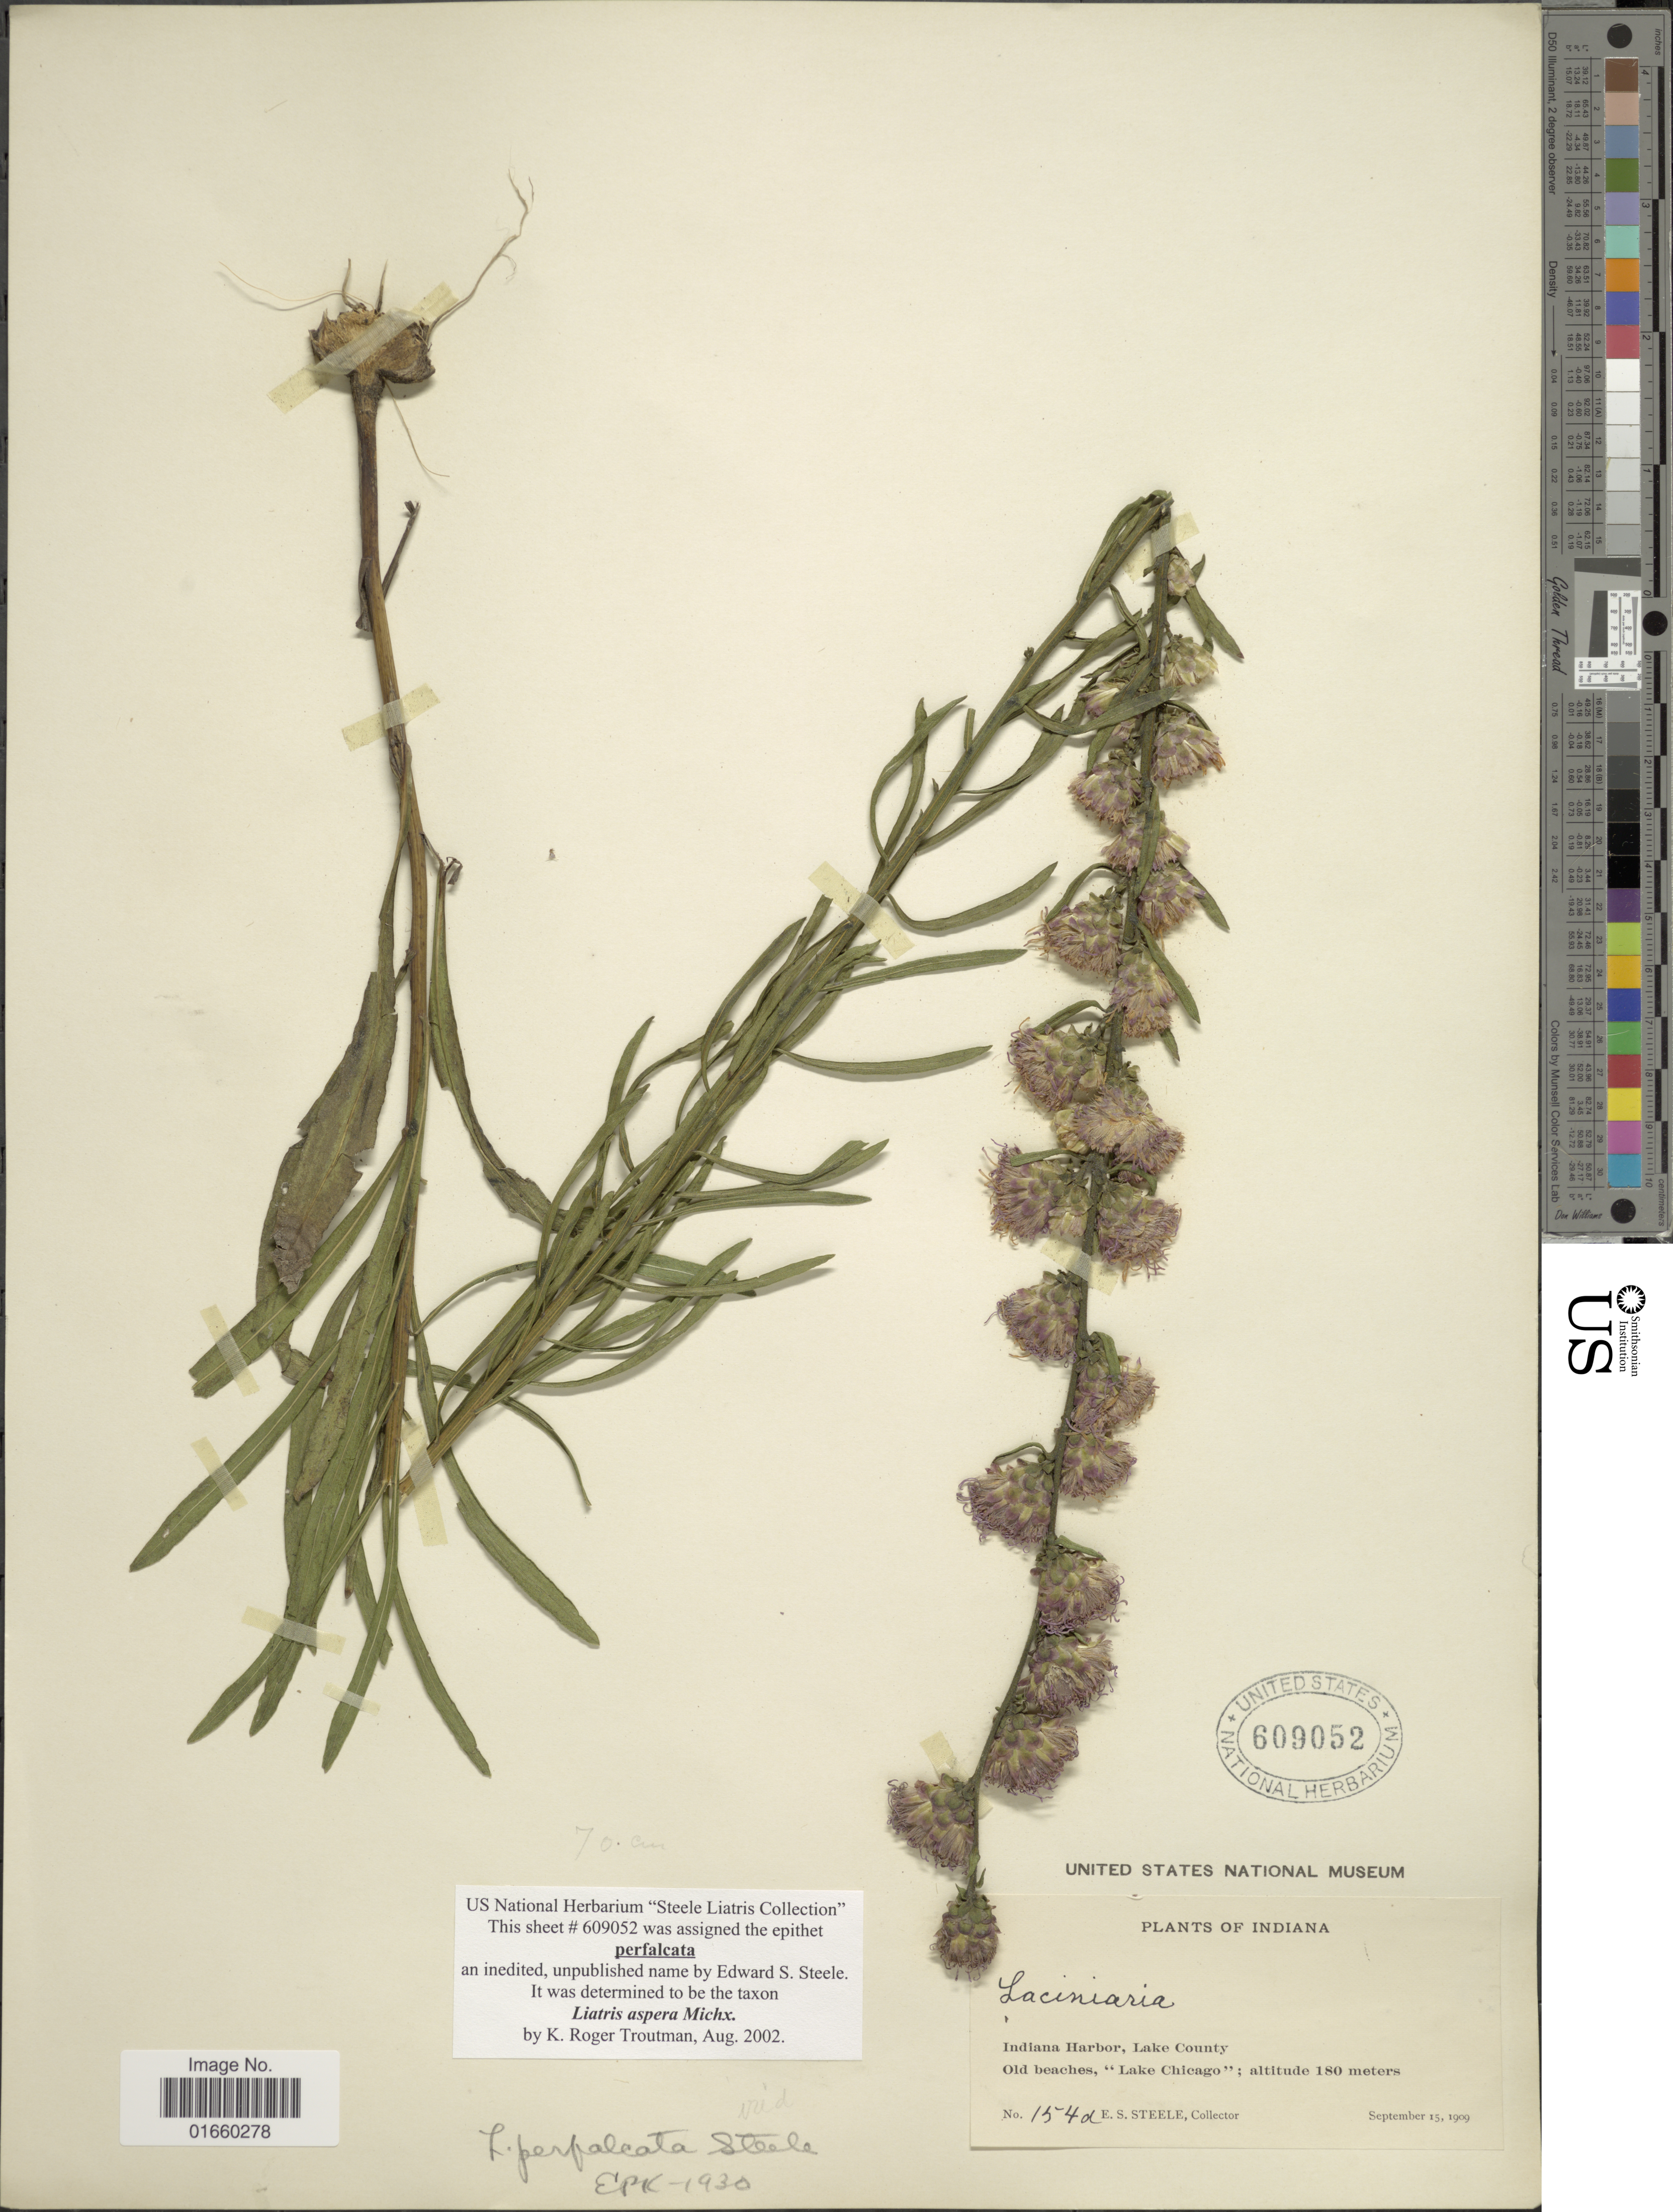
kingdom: Plantae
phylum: Tracheophyta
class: Magnoliopsida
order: Asterales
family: Asteraceae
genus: Liatris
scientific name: Liatris aspera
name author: Michx.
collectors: E. Steele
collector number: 154d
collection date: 1909-09-15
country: United States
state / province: Indiana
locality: Indiana Harbor, Lake County, Old beaches, "Lake Chicago"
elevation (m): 180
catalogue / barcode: US 609052